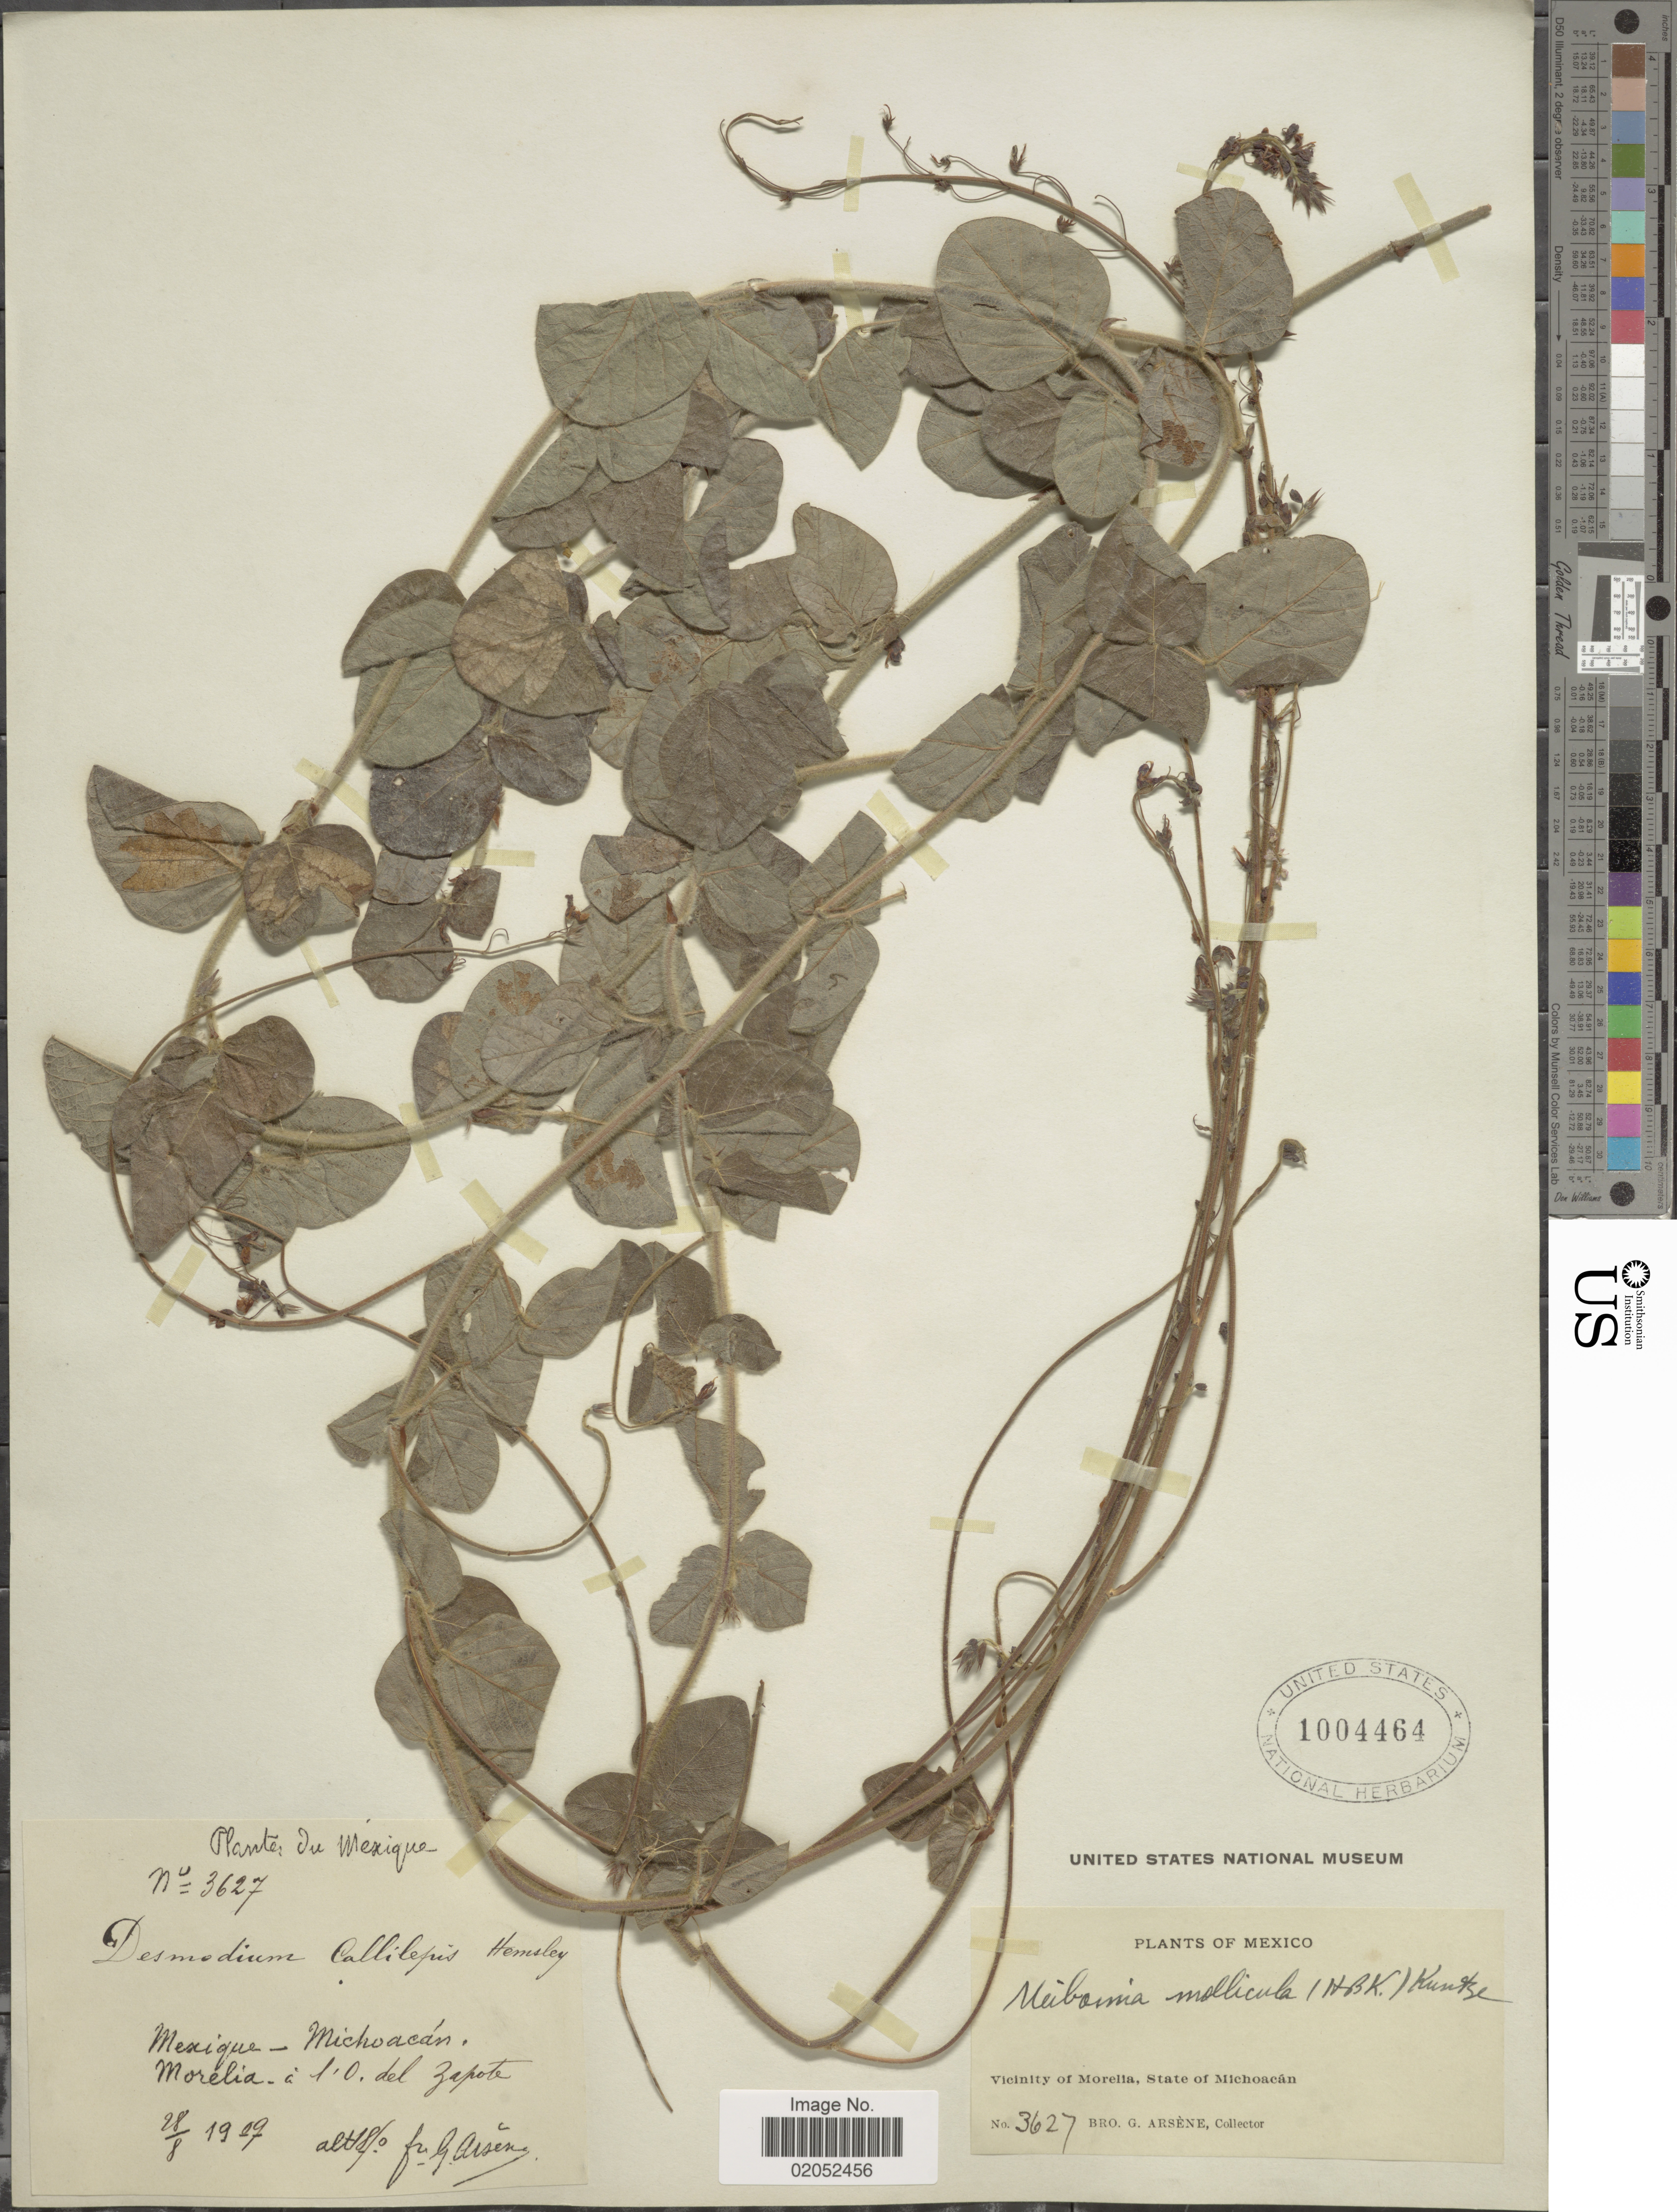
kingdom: Plantae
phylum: Tracheophyta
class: Magnoliopsida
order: Fabales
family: Fabaceae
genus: Desmodium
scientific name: Desmodium molliculum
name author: (Kunth) DC.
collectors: Bro. G. Arsène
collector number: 3627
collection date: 1909-08-28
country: Mexico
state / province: Michoacán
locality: Mexique - Michoacan, Morelia.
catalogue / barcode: US 1004464